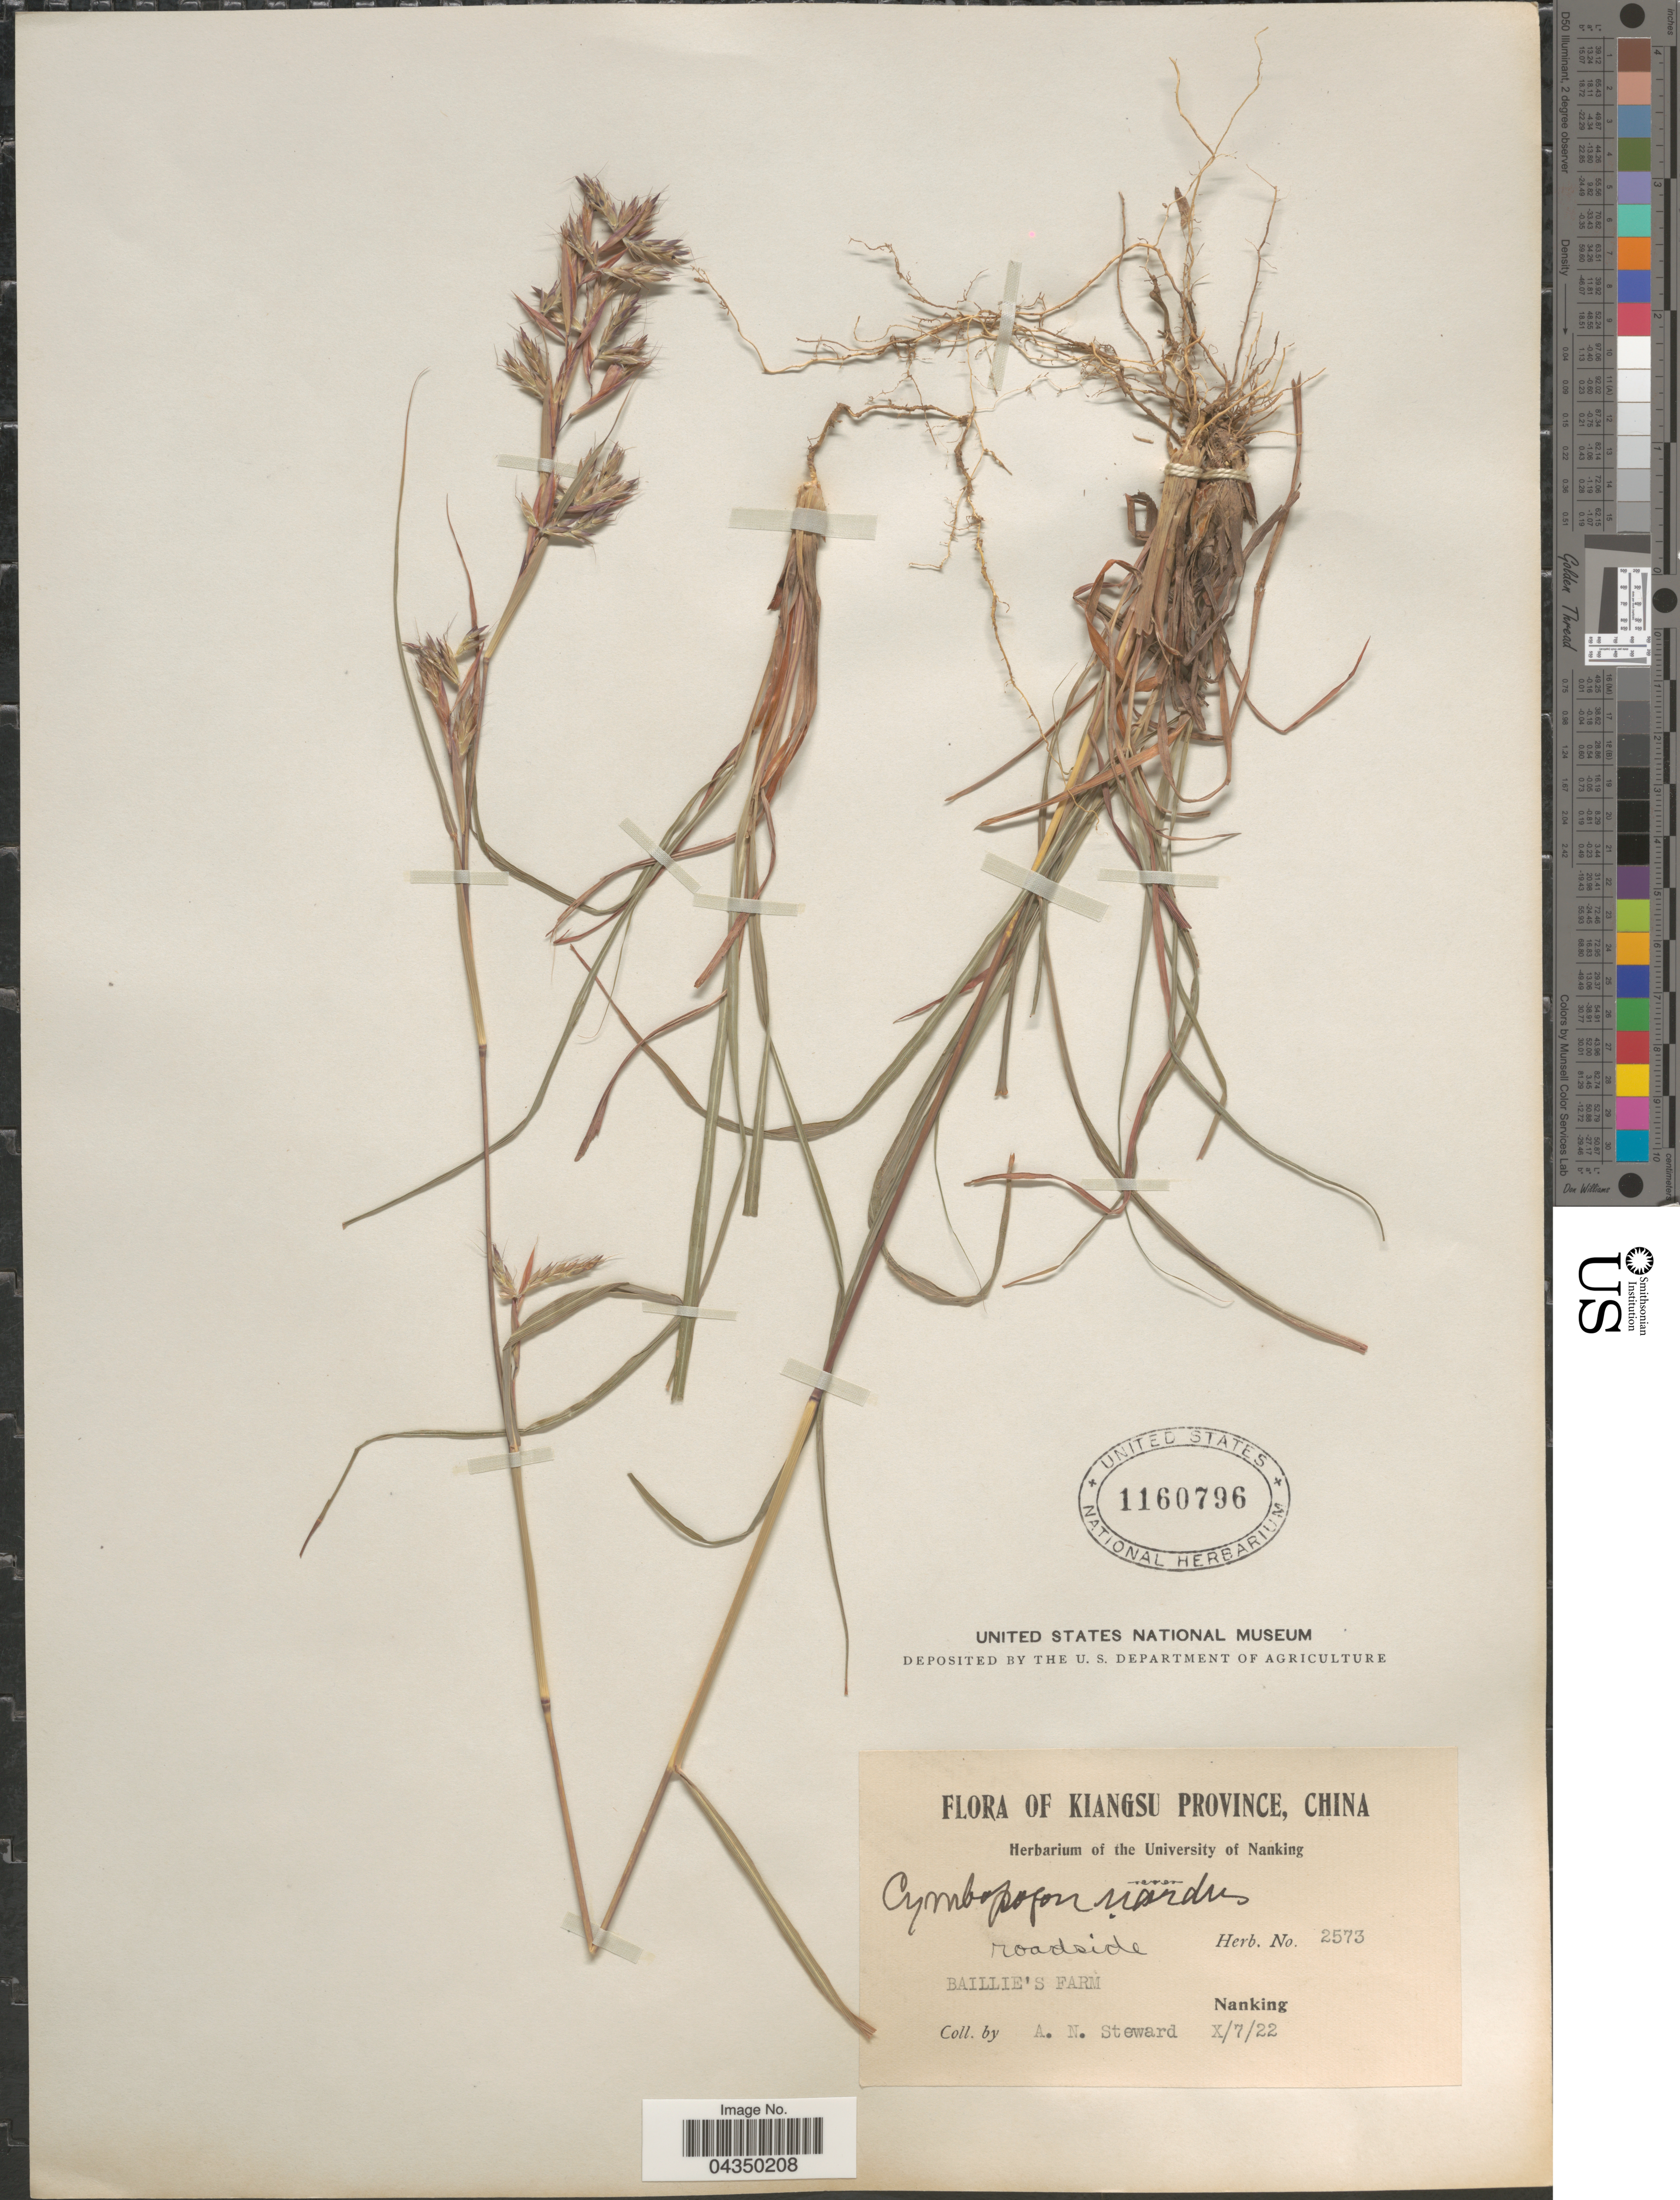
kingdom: Plantae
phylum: Tracheophyta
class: Liliopsida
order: Poales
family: Poaceae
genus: Cymbopogon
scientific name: Cymbopogon tortilis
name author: (J. Presl) A. Camus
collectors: A. N. Steward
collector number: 2573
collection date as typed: Transcribed d/m/y: 7/10/22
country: China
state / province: Jiangsu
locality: Kiangsu Province. Baillie's Farm. Nanking.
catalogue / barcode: US 1160796